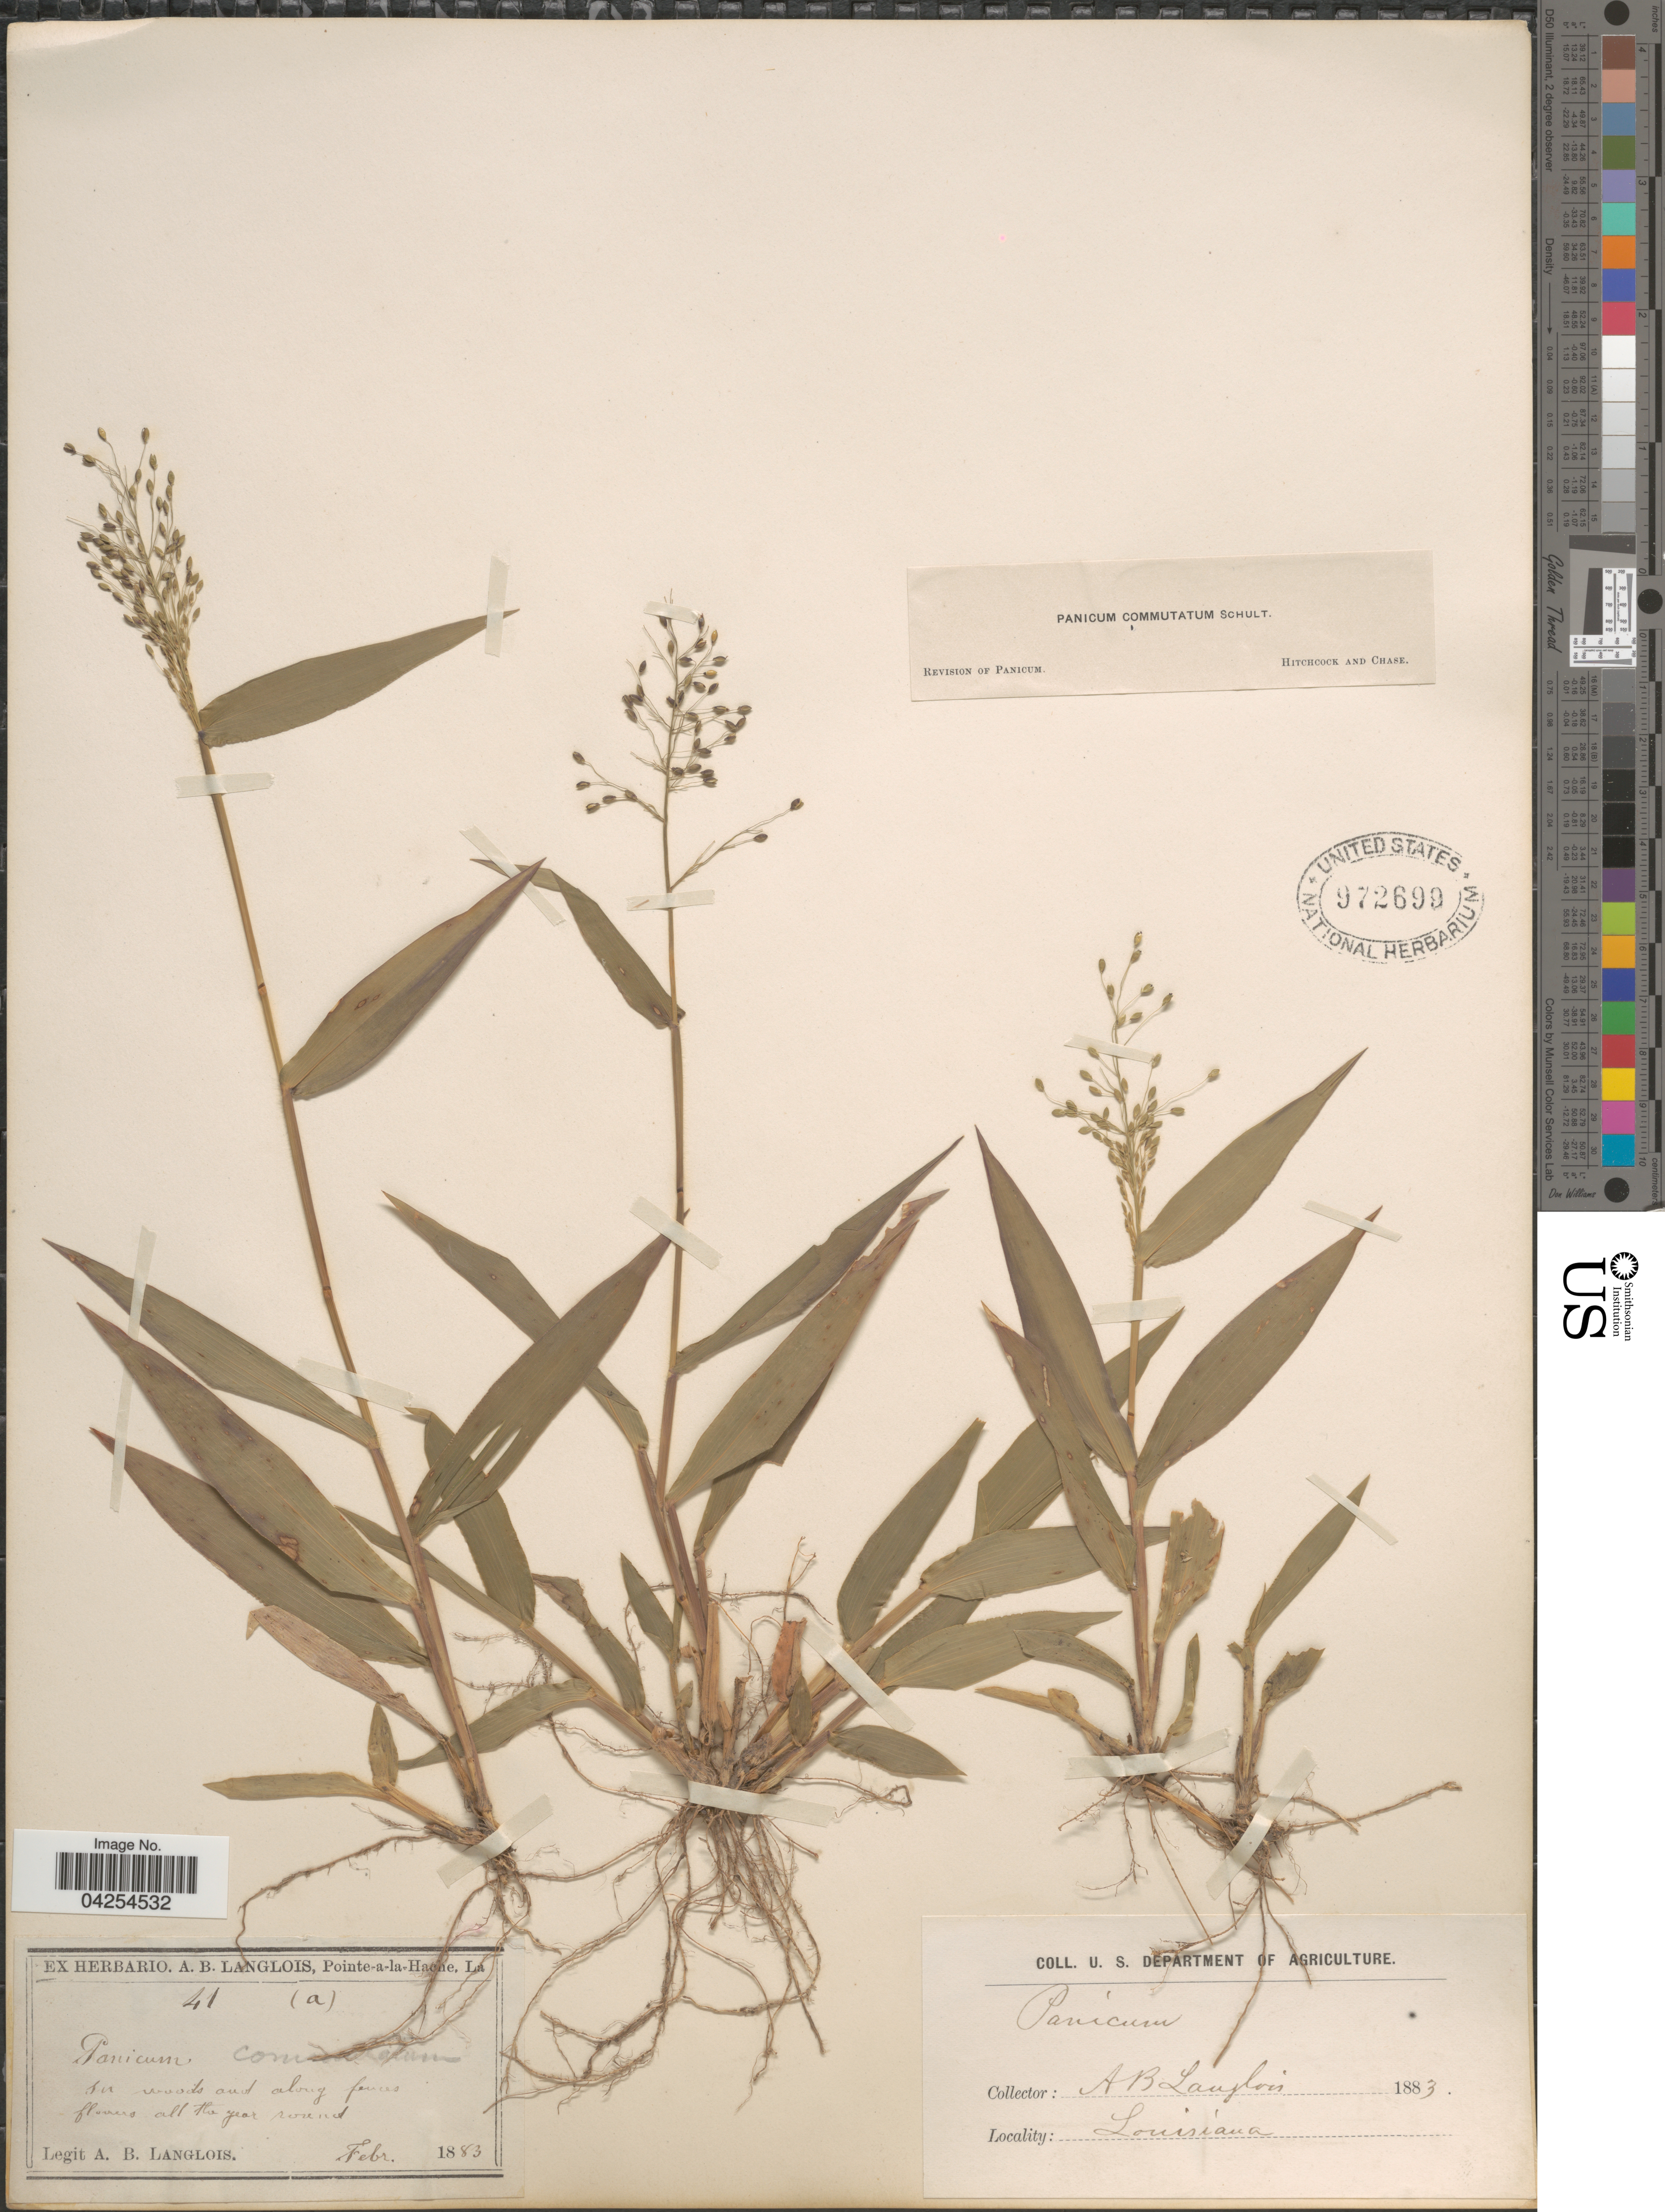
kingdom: Plantae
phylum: Tracheophyta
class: Liliopsida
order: Poales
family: Poaceae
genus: Dichanthelium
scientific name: Dichanthelium commutatum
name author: (Schult.) Gould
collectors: A. Langlois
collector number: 41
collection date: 1883-02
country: United States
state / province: Louisiana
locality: In woods and along fences.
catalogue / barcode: US 972699